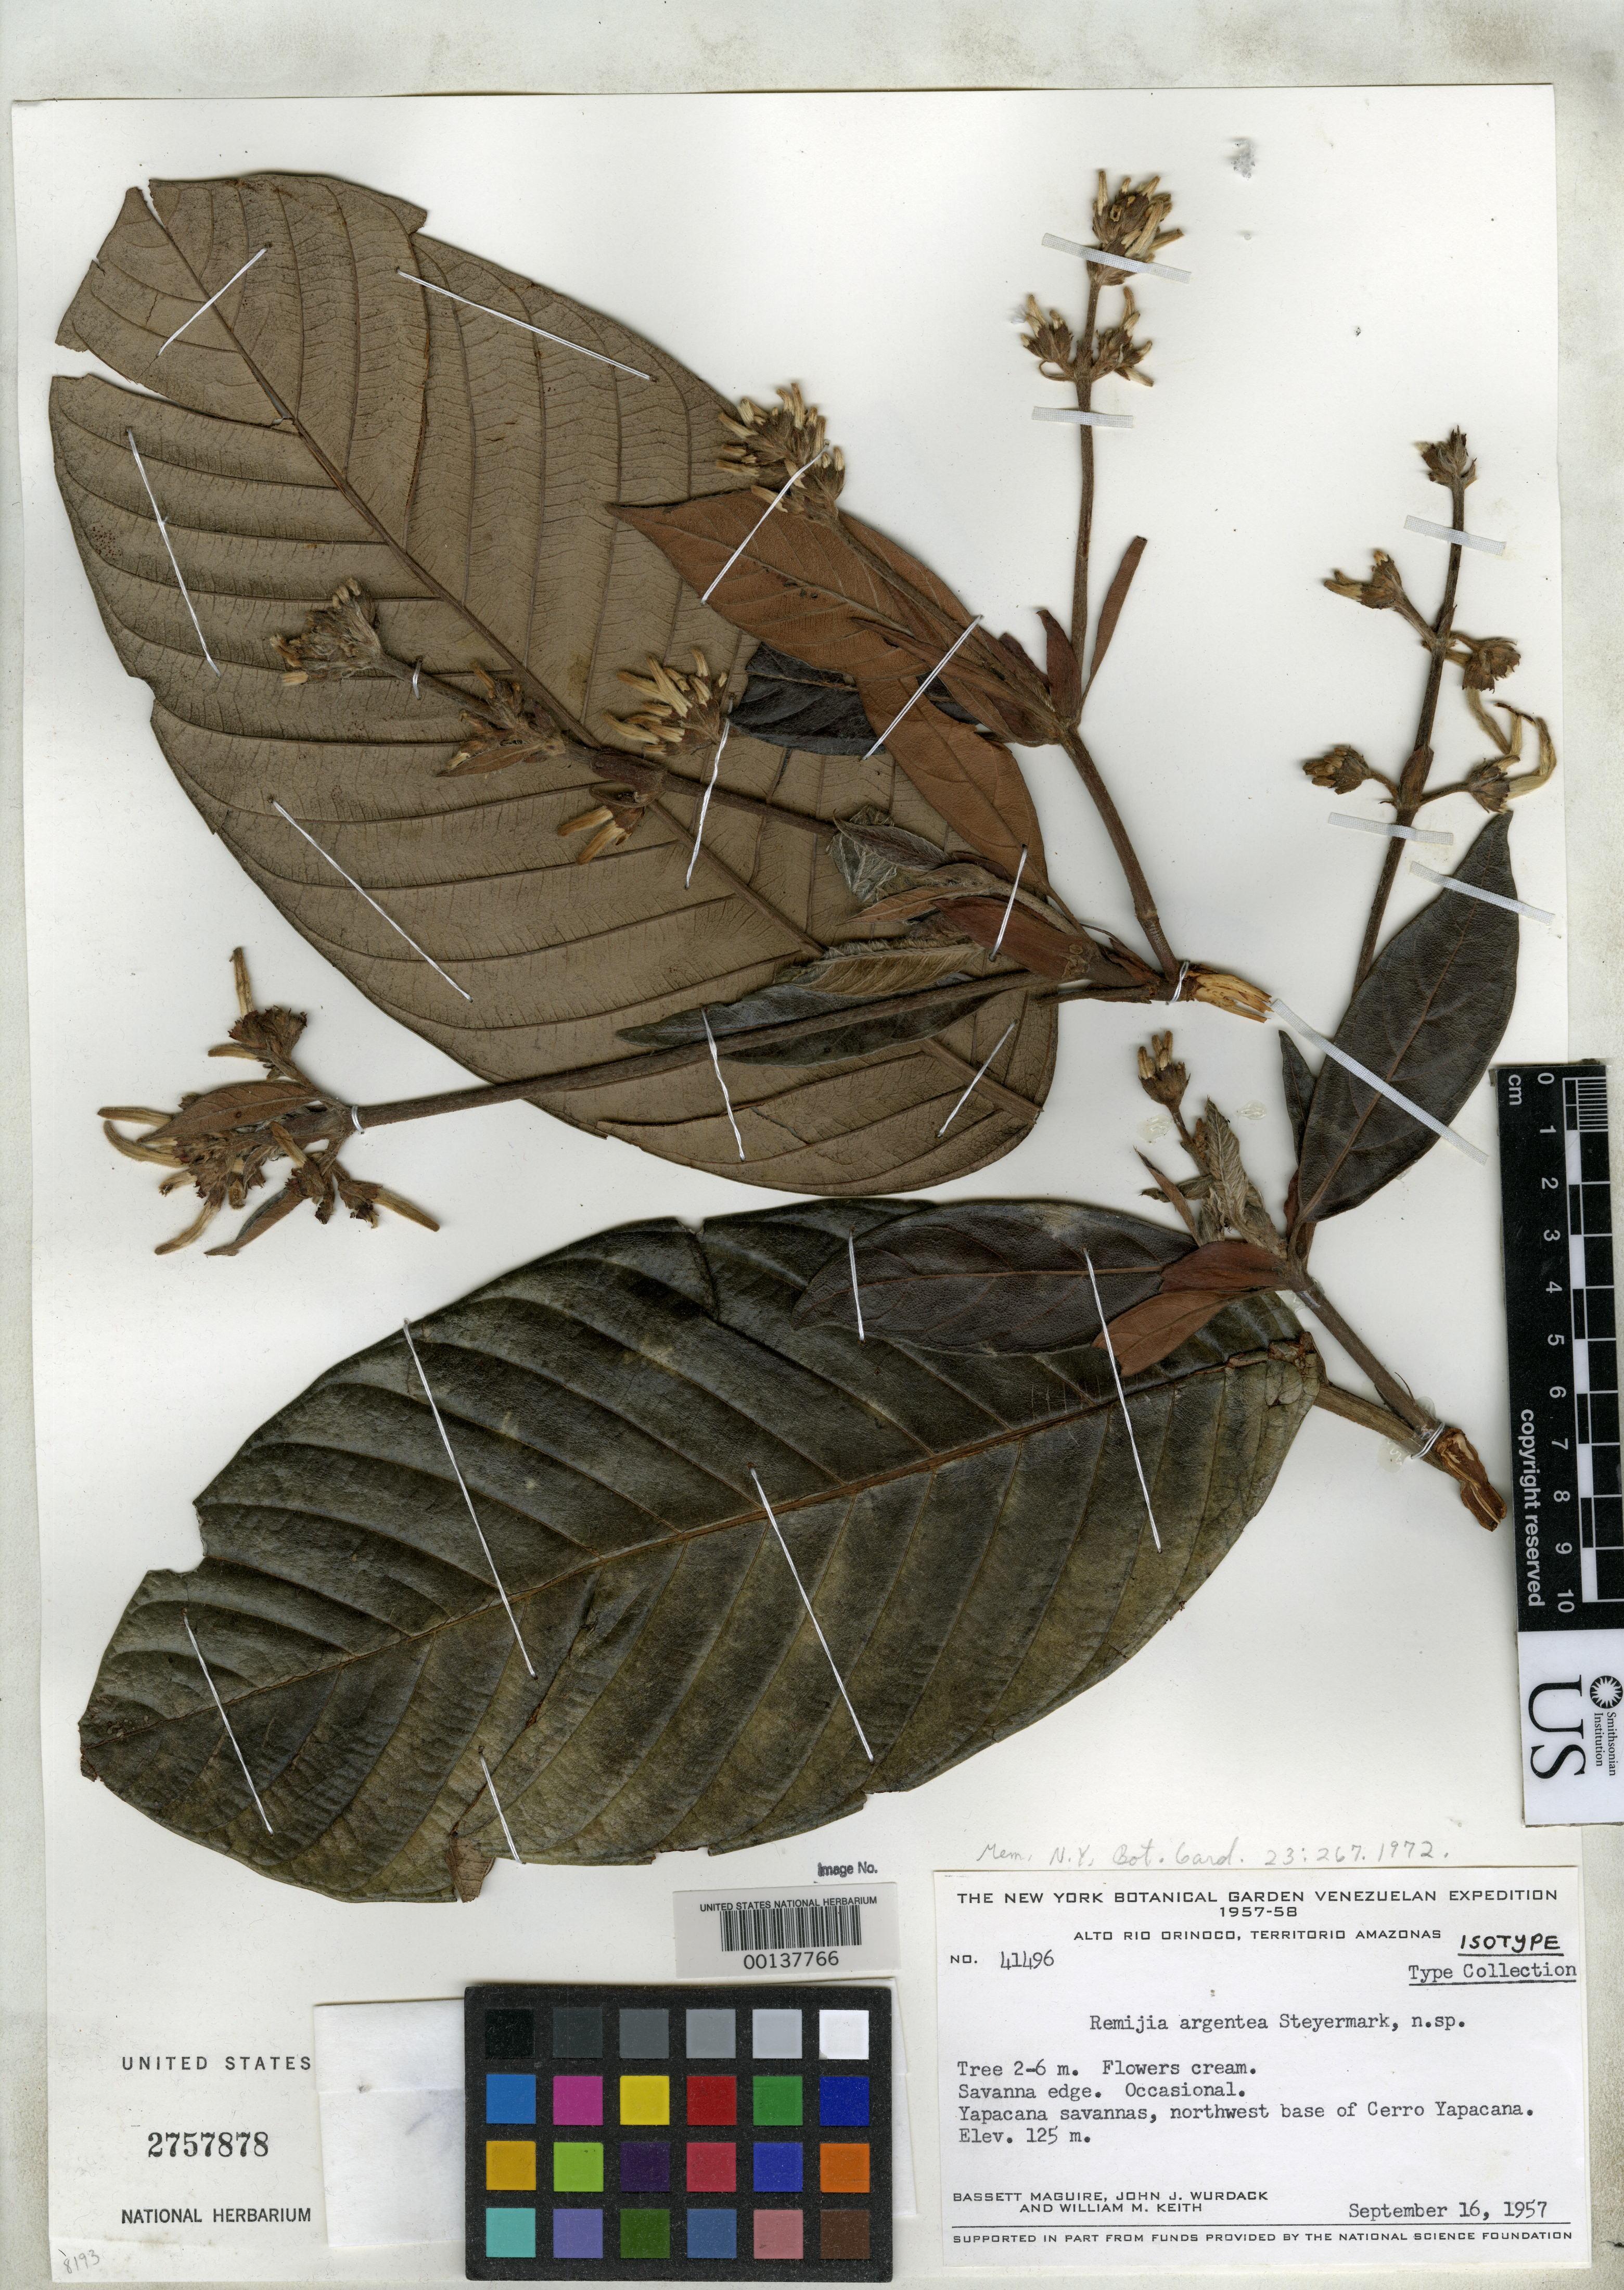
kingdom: Plantae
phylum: Tracheophyta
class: Magnoliopsida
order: Gentianales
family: Rubiaceae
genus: Remijia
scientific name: Remijia argentea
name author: Steyerm.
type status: Isotype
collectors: B. Maguire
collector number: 41496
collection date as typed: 16 Sep 1957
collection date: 1957-09-16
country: Venezuela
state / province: Amazonas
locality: Cerro Yapacana.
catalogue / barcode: US 2757878